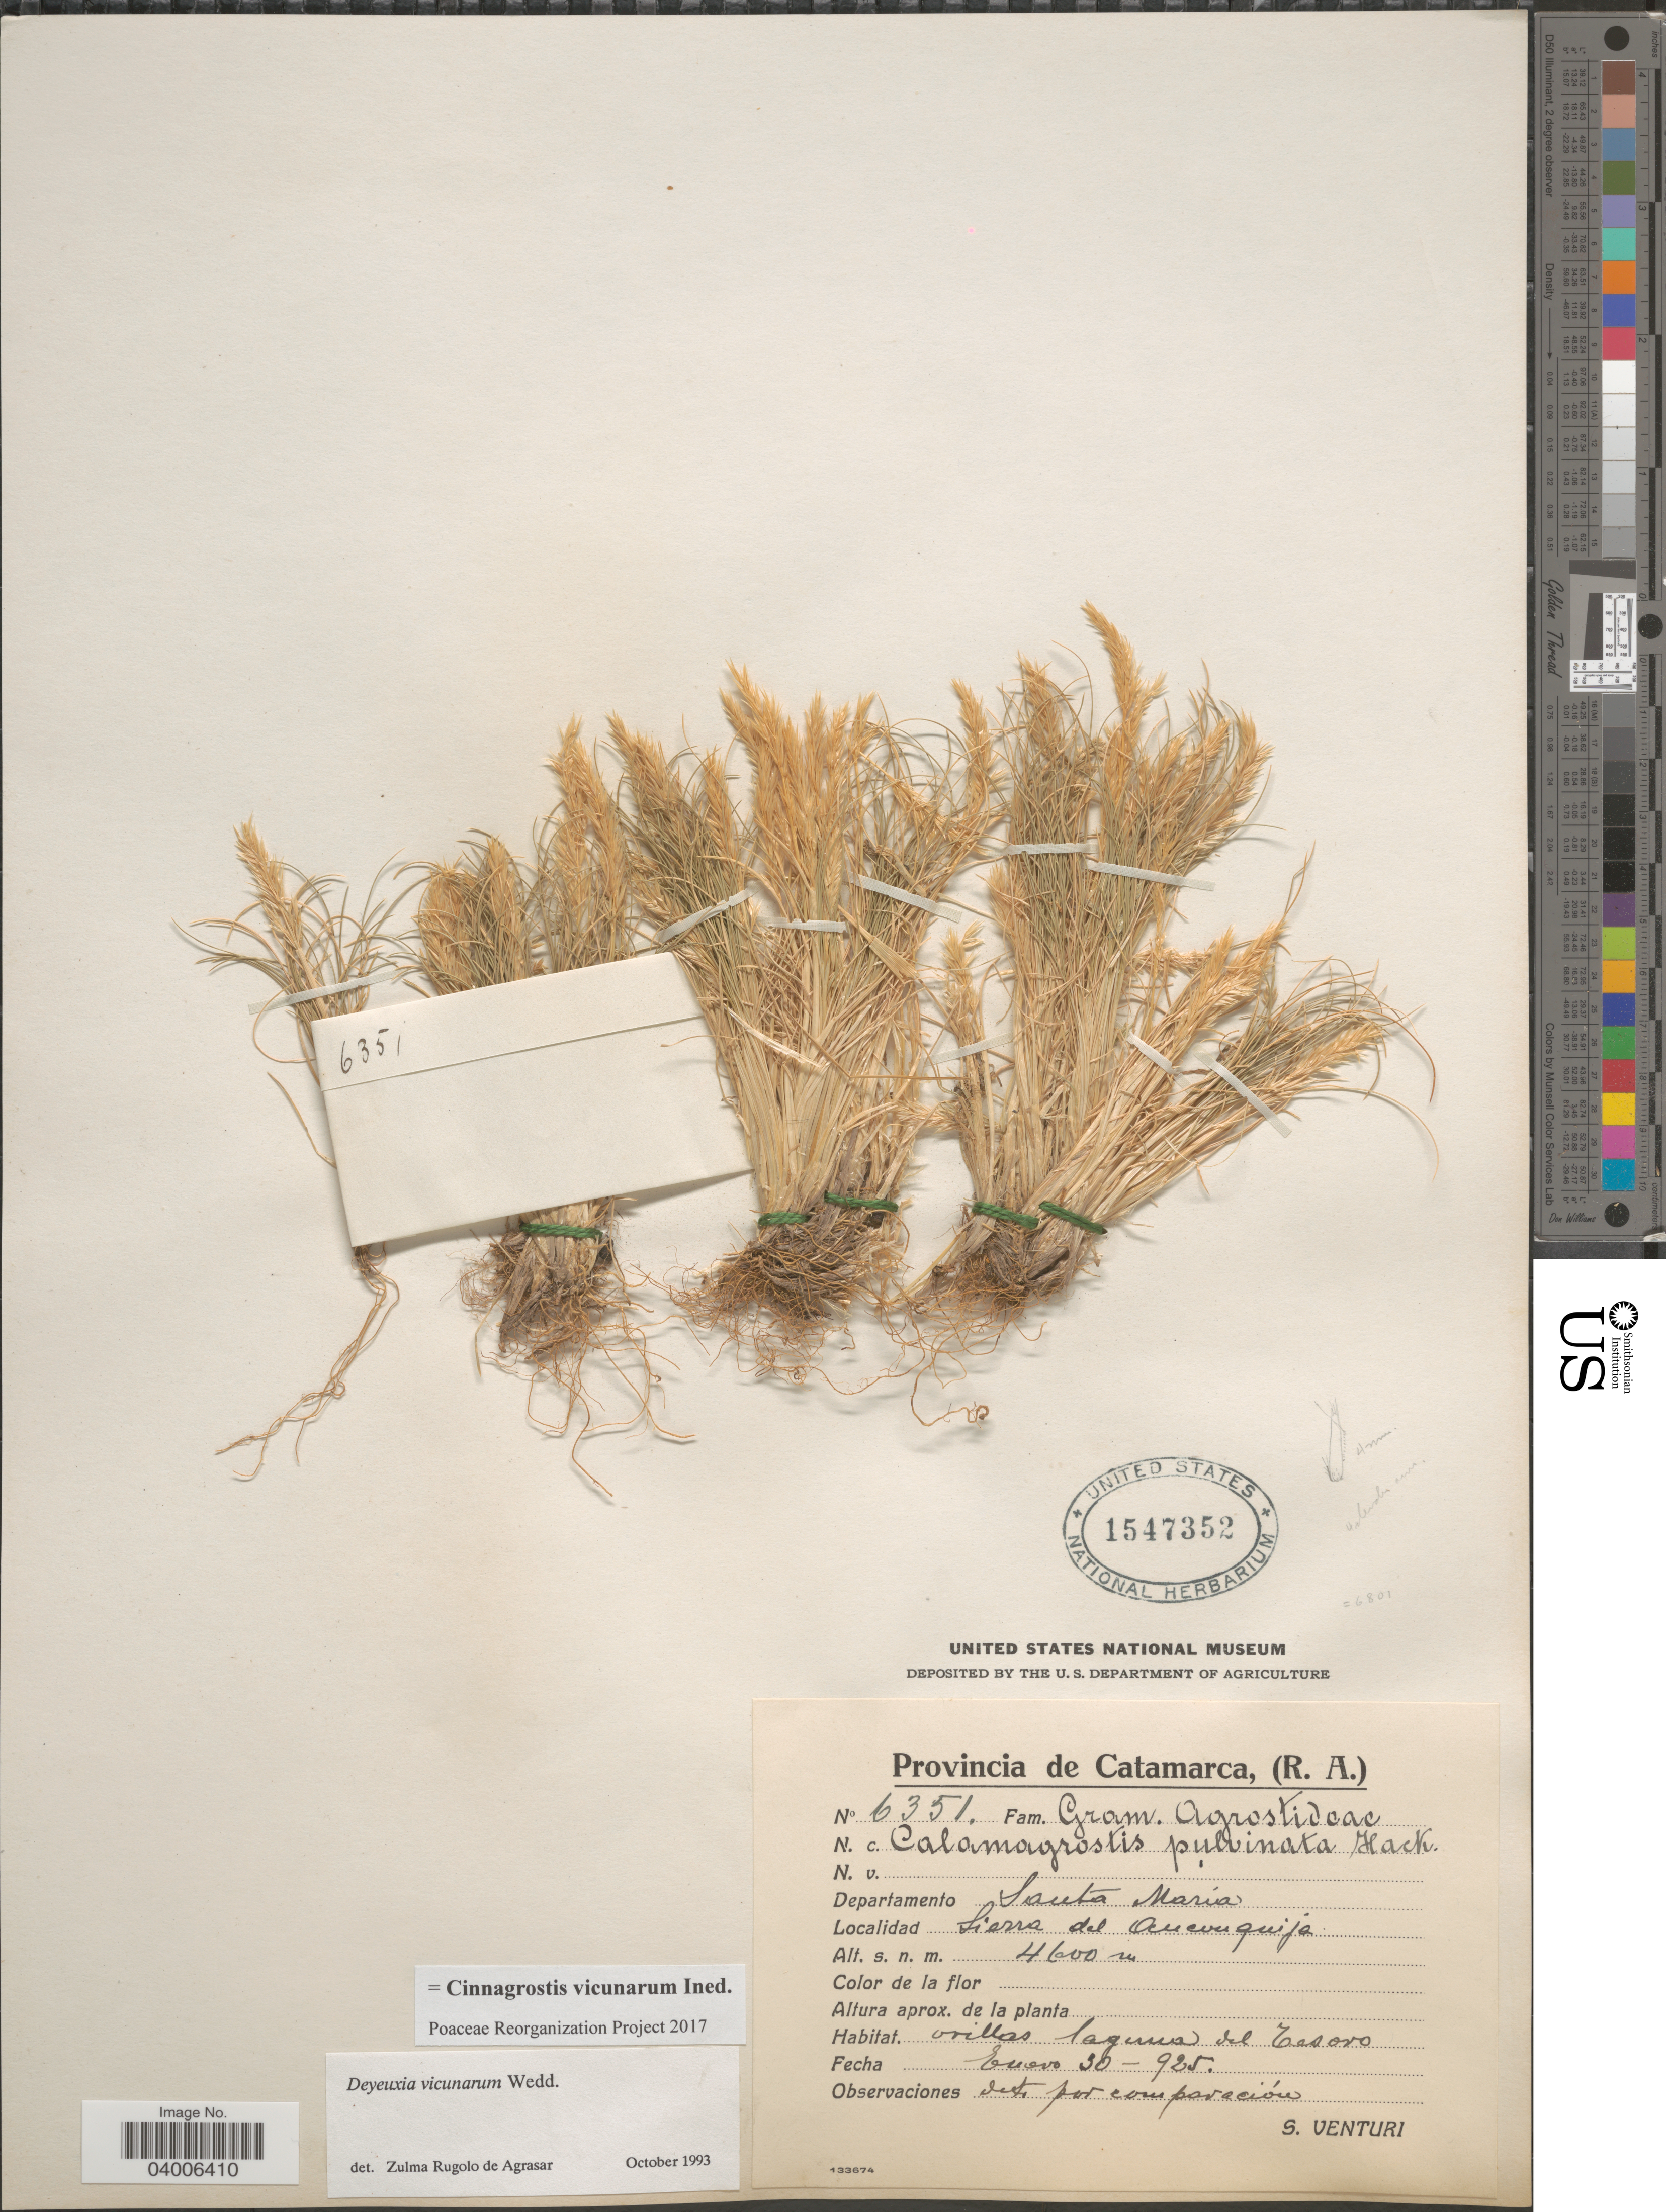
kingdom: Plantae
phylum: Tracheophyta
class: Liliopsida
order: Poales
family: Poaceae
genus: Cinnagrostis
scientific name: Cinnagrostis vicunarum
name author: (Wedd.) P.M. Peterson et al.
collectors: S. Venturi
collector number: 6351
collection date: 1925-01-30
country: Argentina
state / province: Catamarca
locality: Departamento Santa Maria. Sierra del Anconquija. Orillas laguna del Tesoro.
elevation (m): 4600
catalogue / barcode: US 1547352